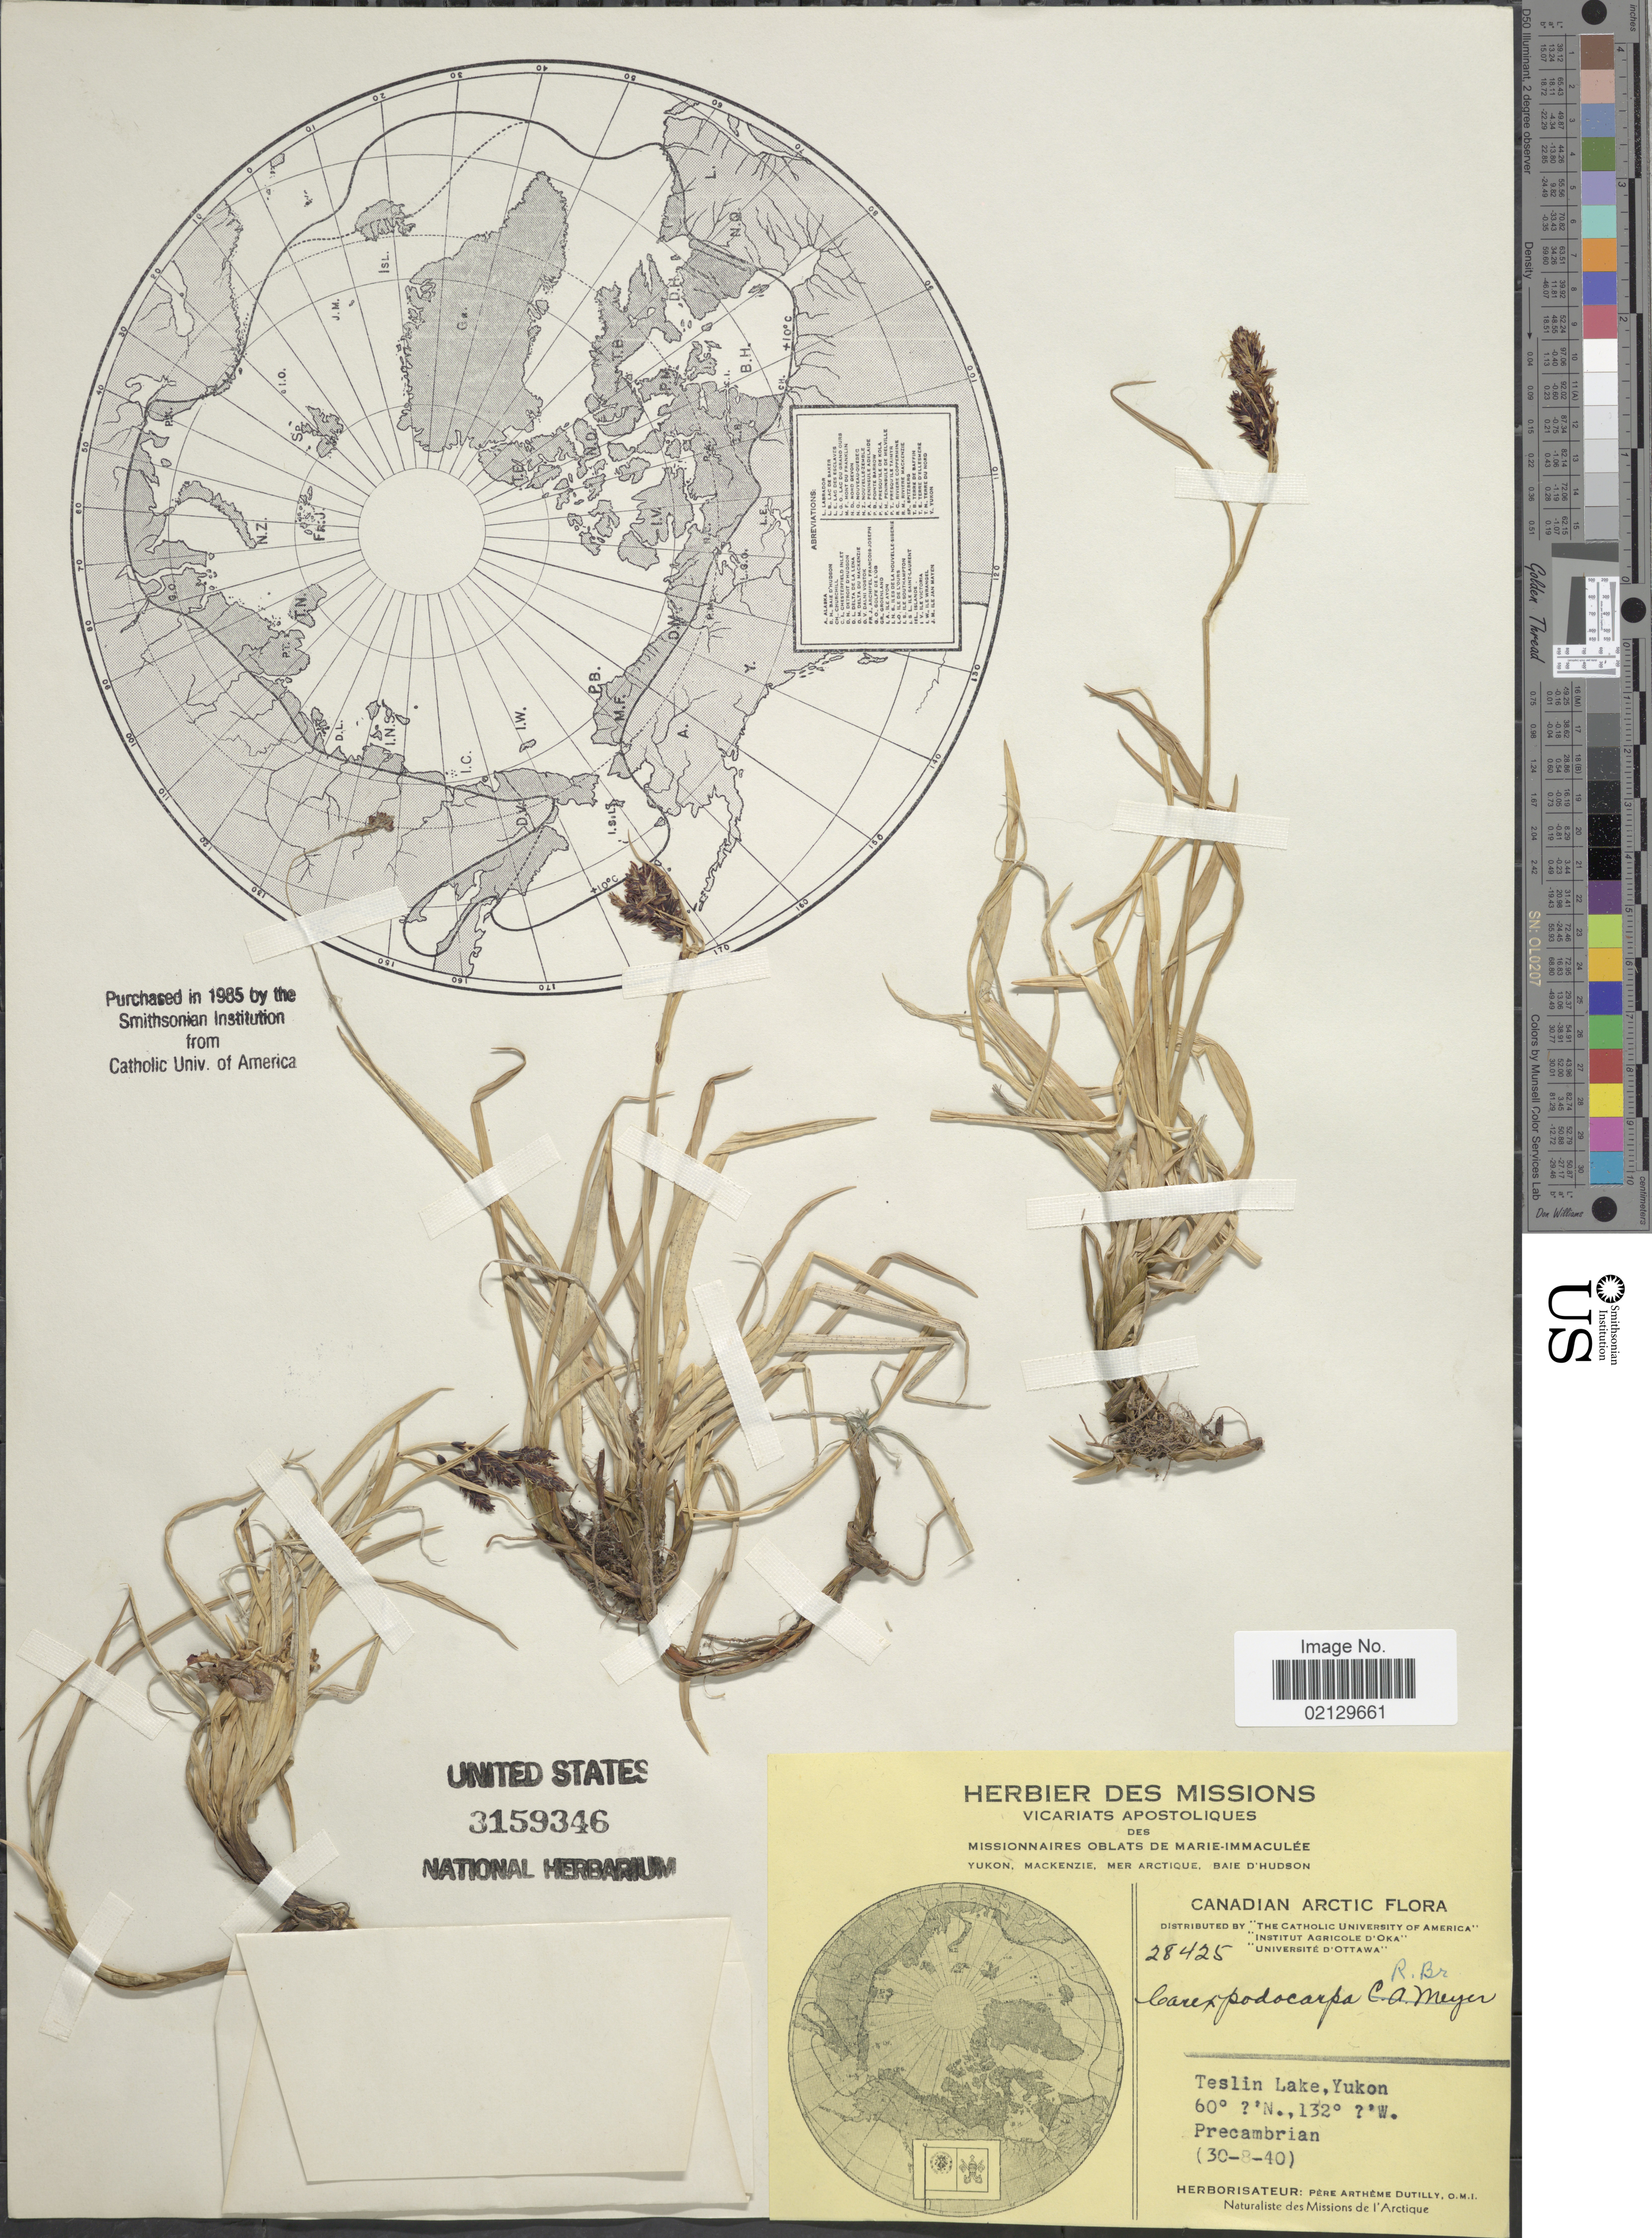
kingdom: Plantae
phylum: Tracheophyta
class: Liliopsida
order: Poales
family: Cyperaceae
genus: Carex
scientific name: Carex podocarpa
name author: R. Br.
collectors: A. Dutilly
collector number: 28425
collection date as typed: Transcribed d/m/y: 30/8/40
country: Canada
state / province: Yukon Territory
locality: Canadian Arctic. Teslin Lake, Yukon. Precambrian.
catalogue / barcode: US 3159346